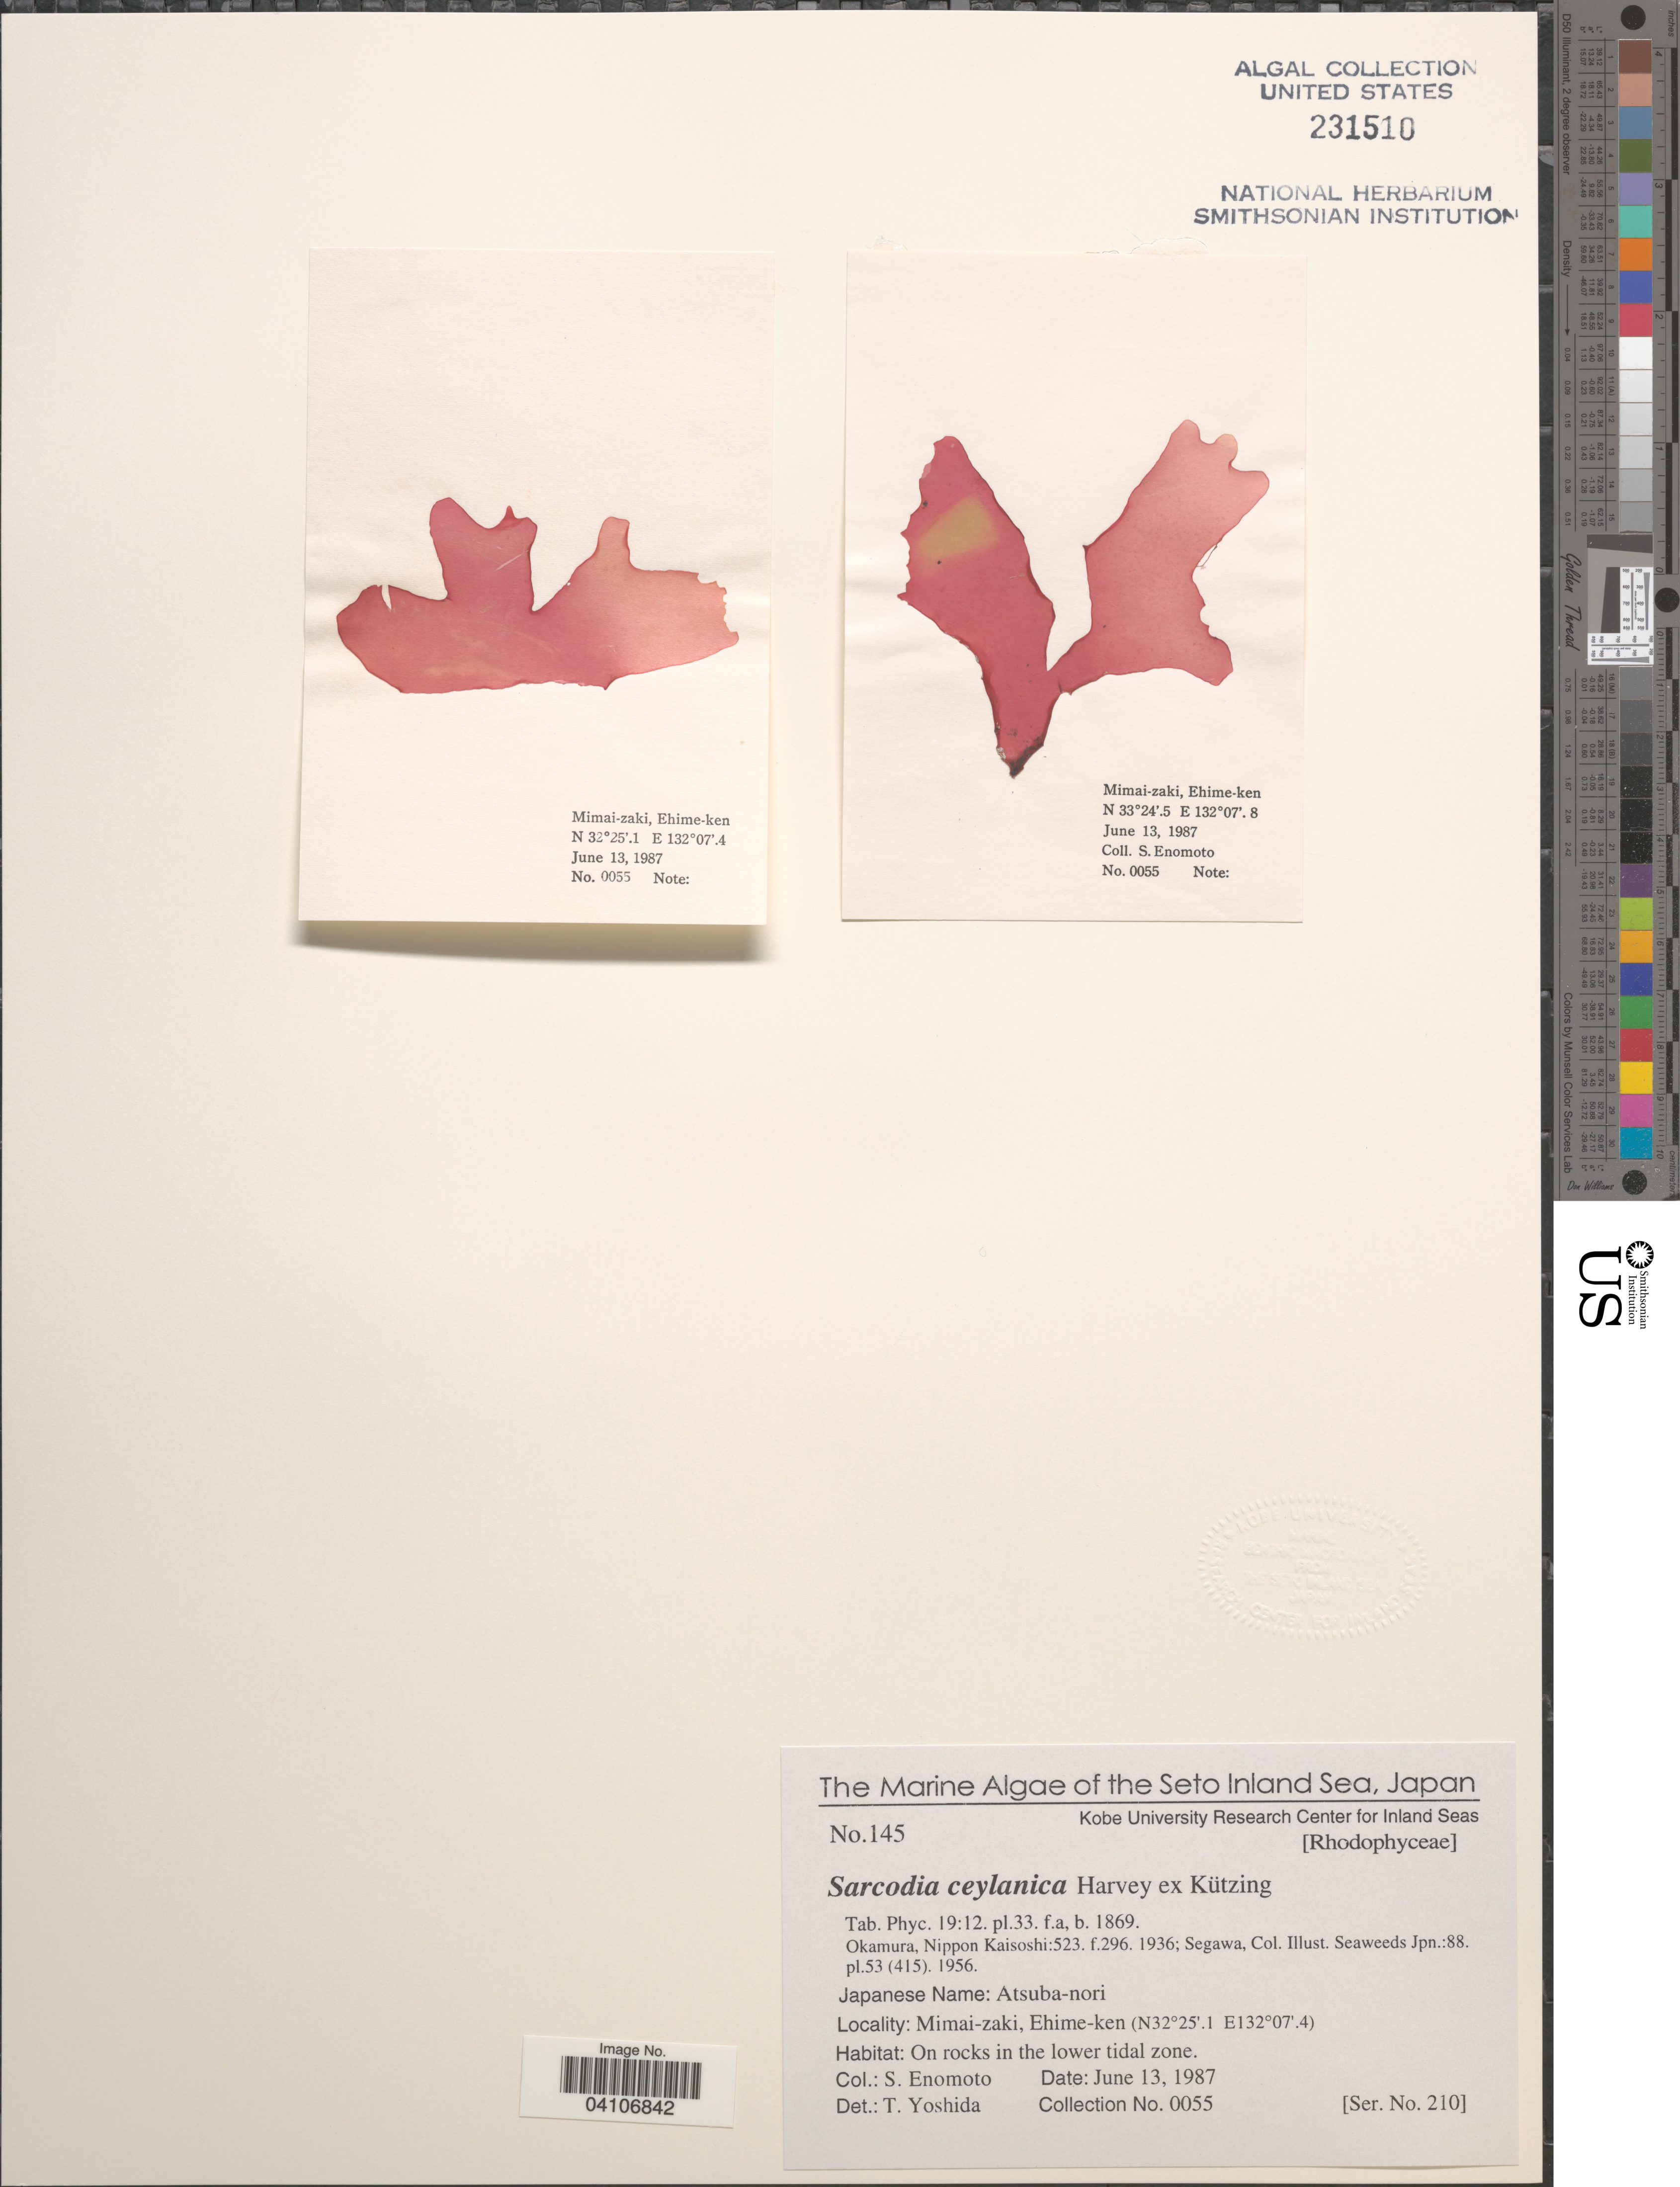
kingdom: Plantae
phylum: Rhodophyta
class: Florideophyceae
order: Gigartinales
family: Sarcodiaceae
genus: Sarcodia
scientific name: Sarcodia ceylanica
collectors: S. Enomoto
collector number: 0055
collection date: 1987-06-13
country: Japan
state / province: Ehime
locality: The Seto Inland Sea. Mimai-zaki, Ehime-ken. On rocks in the lower tidal zone.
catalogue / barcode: US 231510